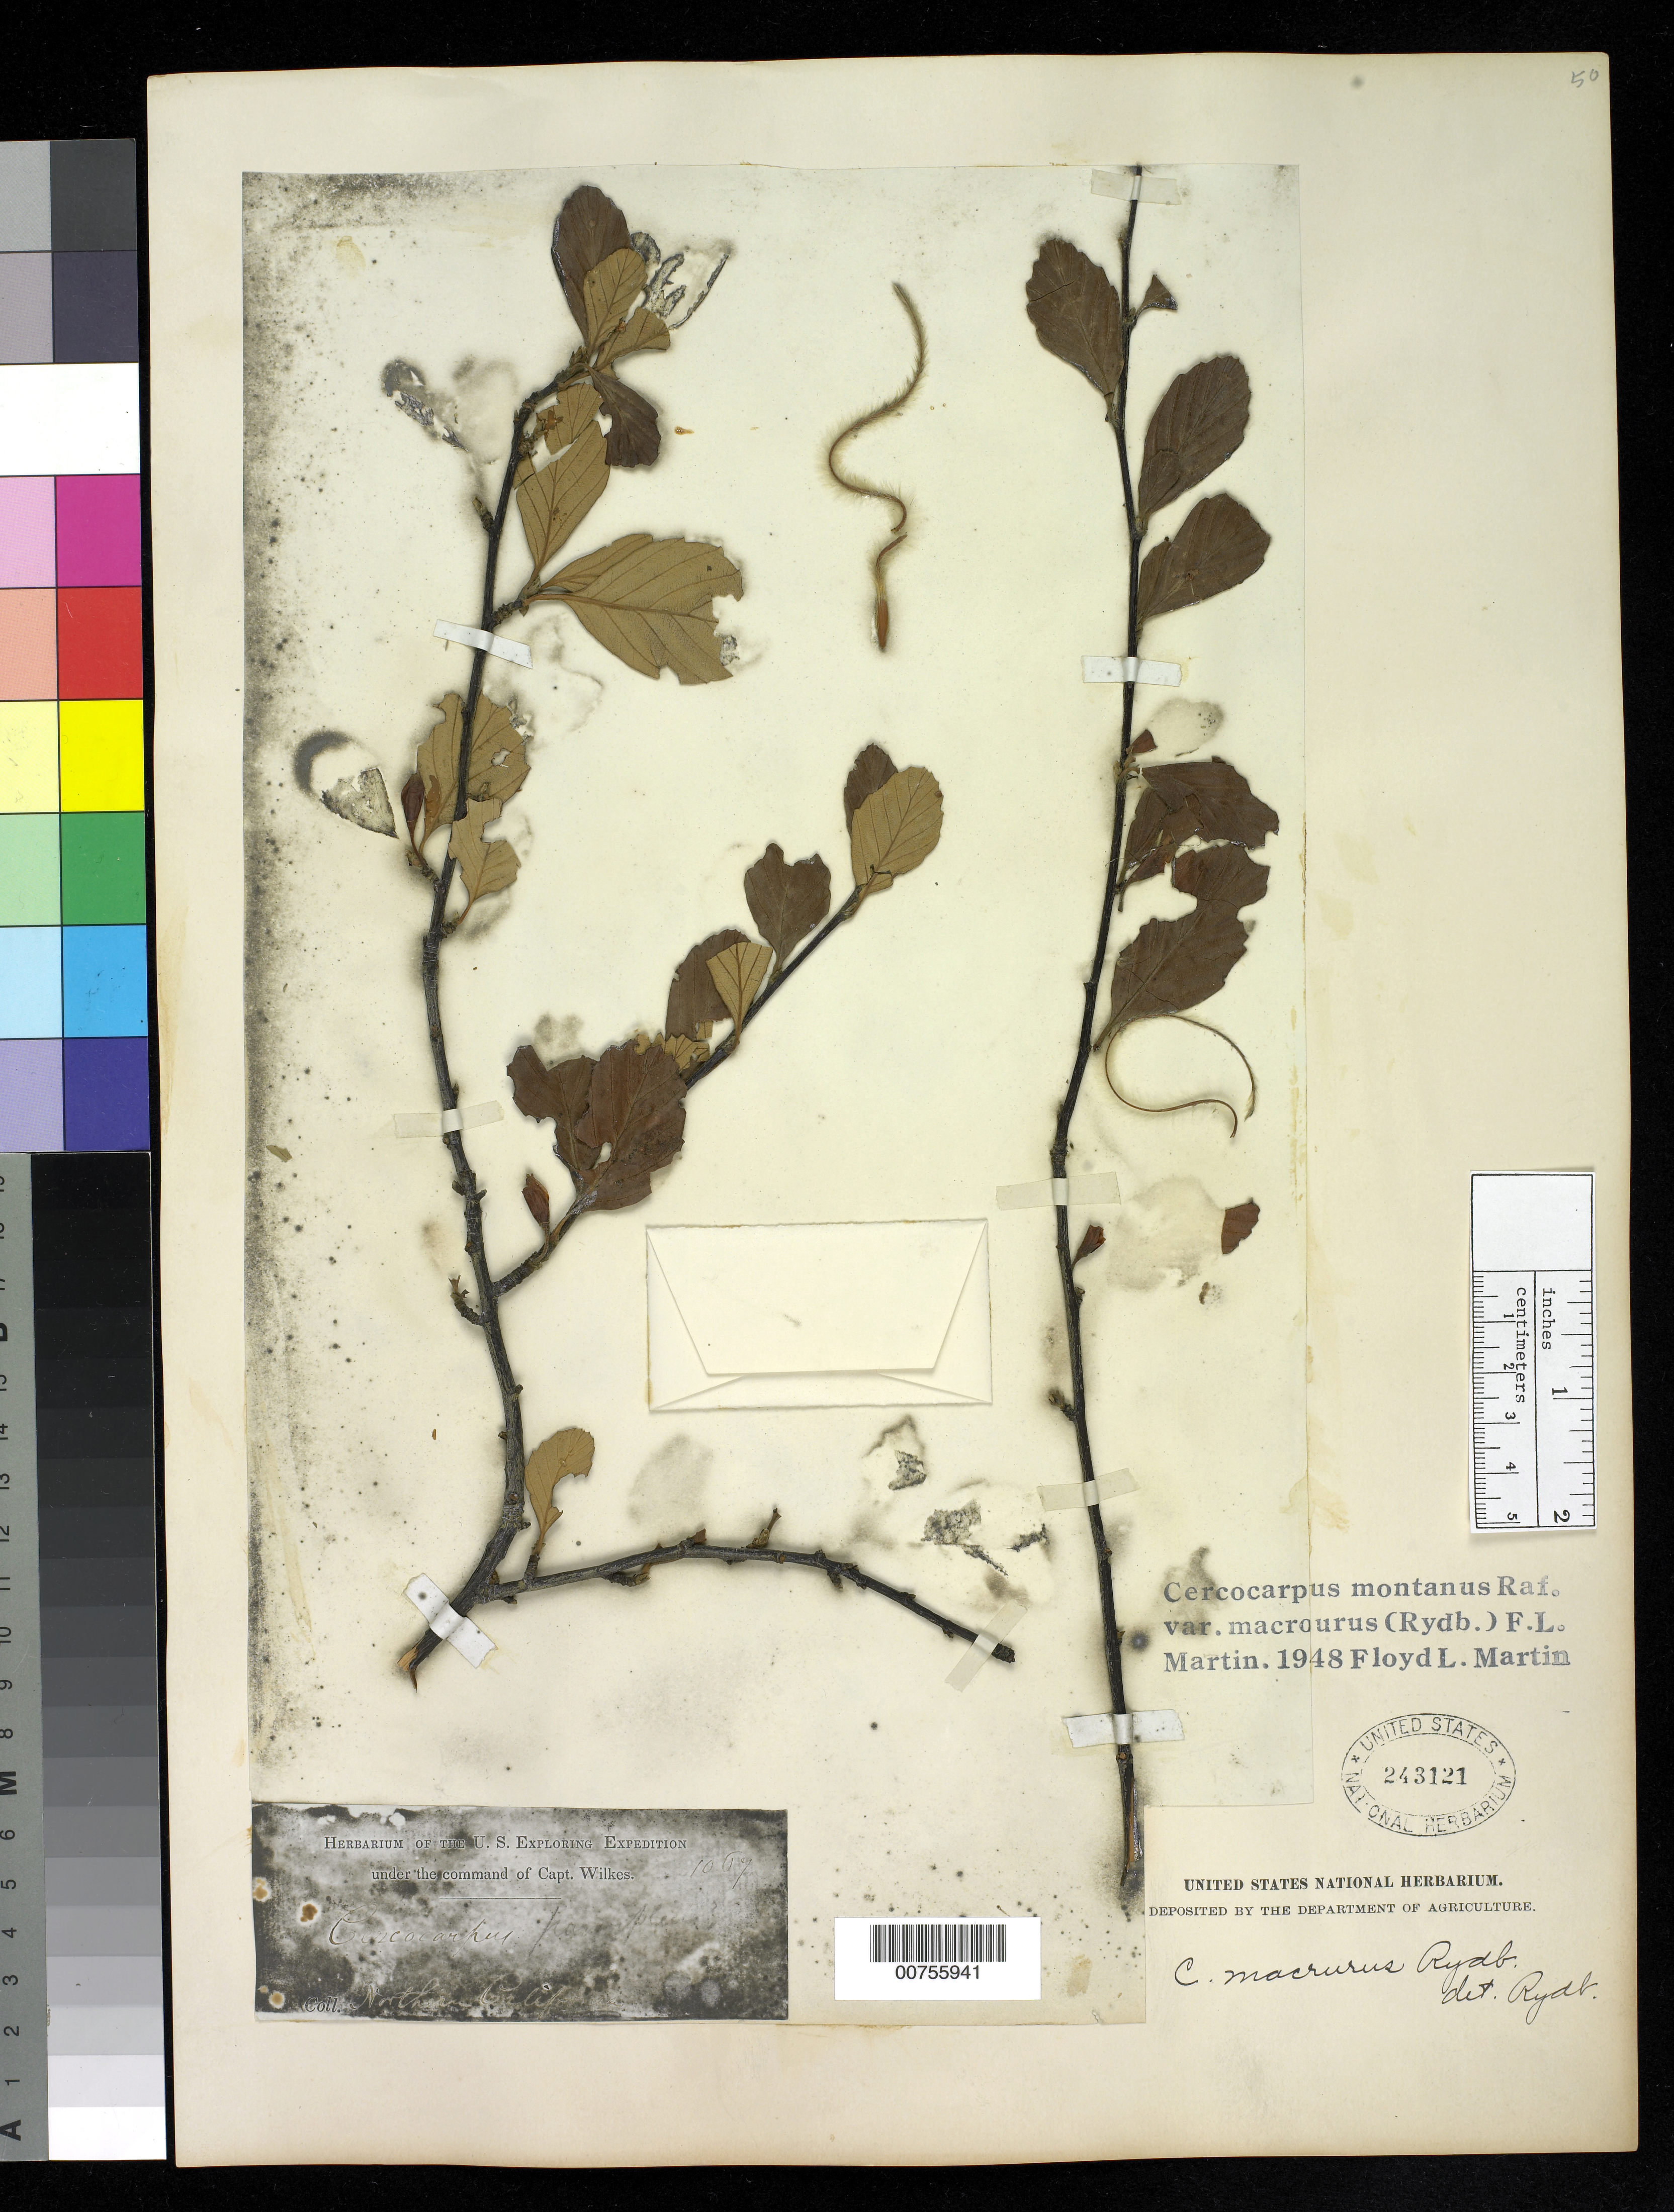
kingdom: Plantae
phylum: Tracheophyta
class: Magnoliopsida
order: Rosales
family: Rosaceae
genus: Cercocarpus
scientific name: Cercocarpus montanus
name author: Raf.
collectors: Wilkes Explor. Exped.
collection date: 1838/1842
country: United States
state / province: California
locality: Northern California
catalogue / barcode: US 243121